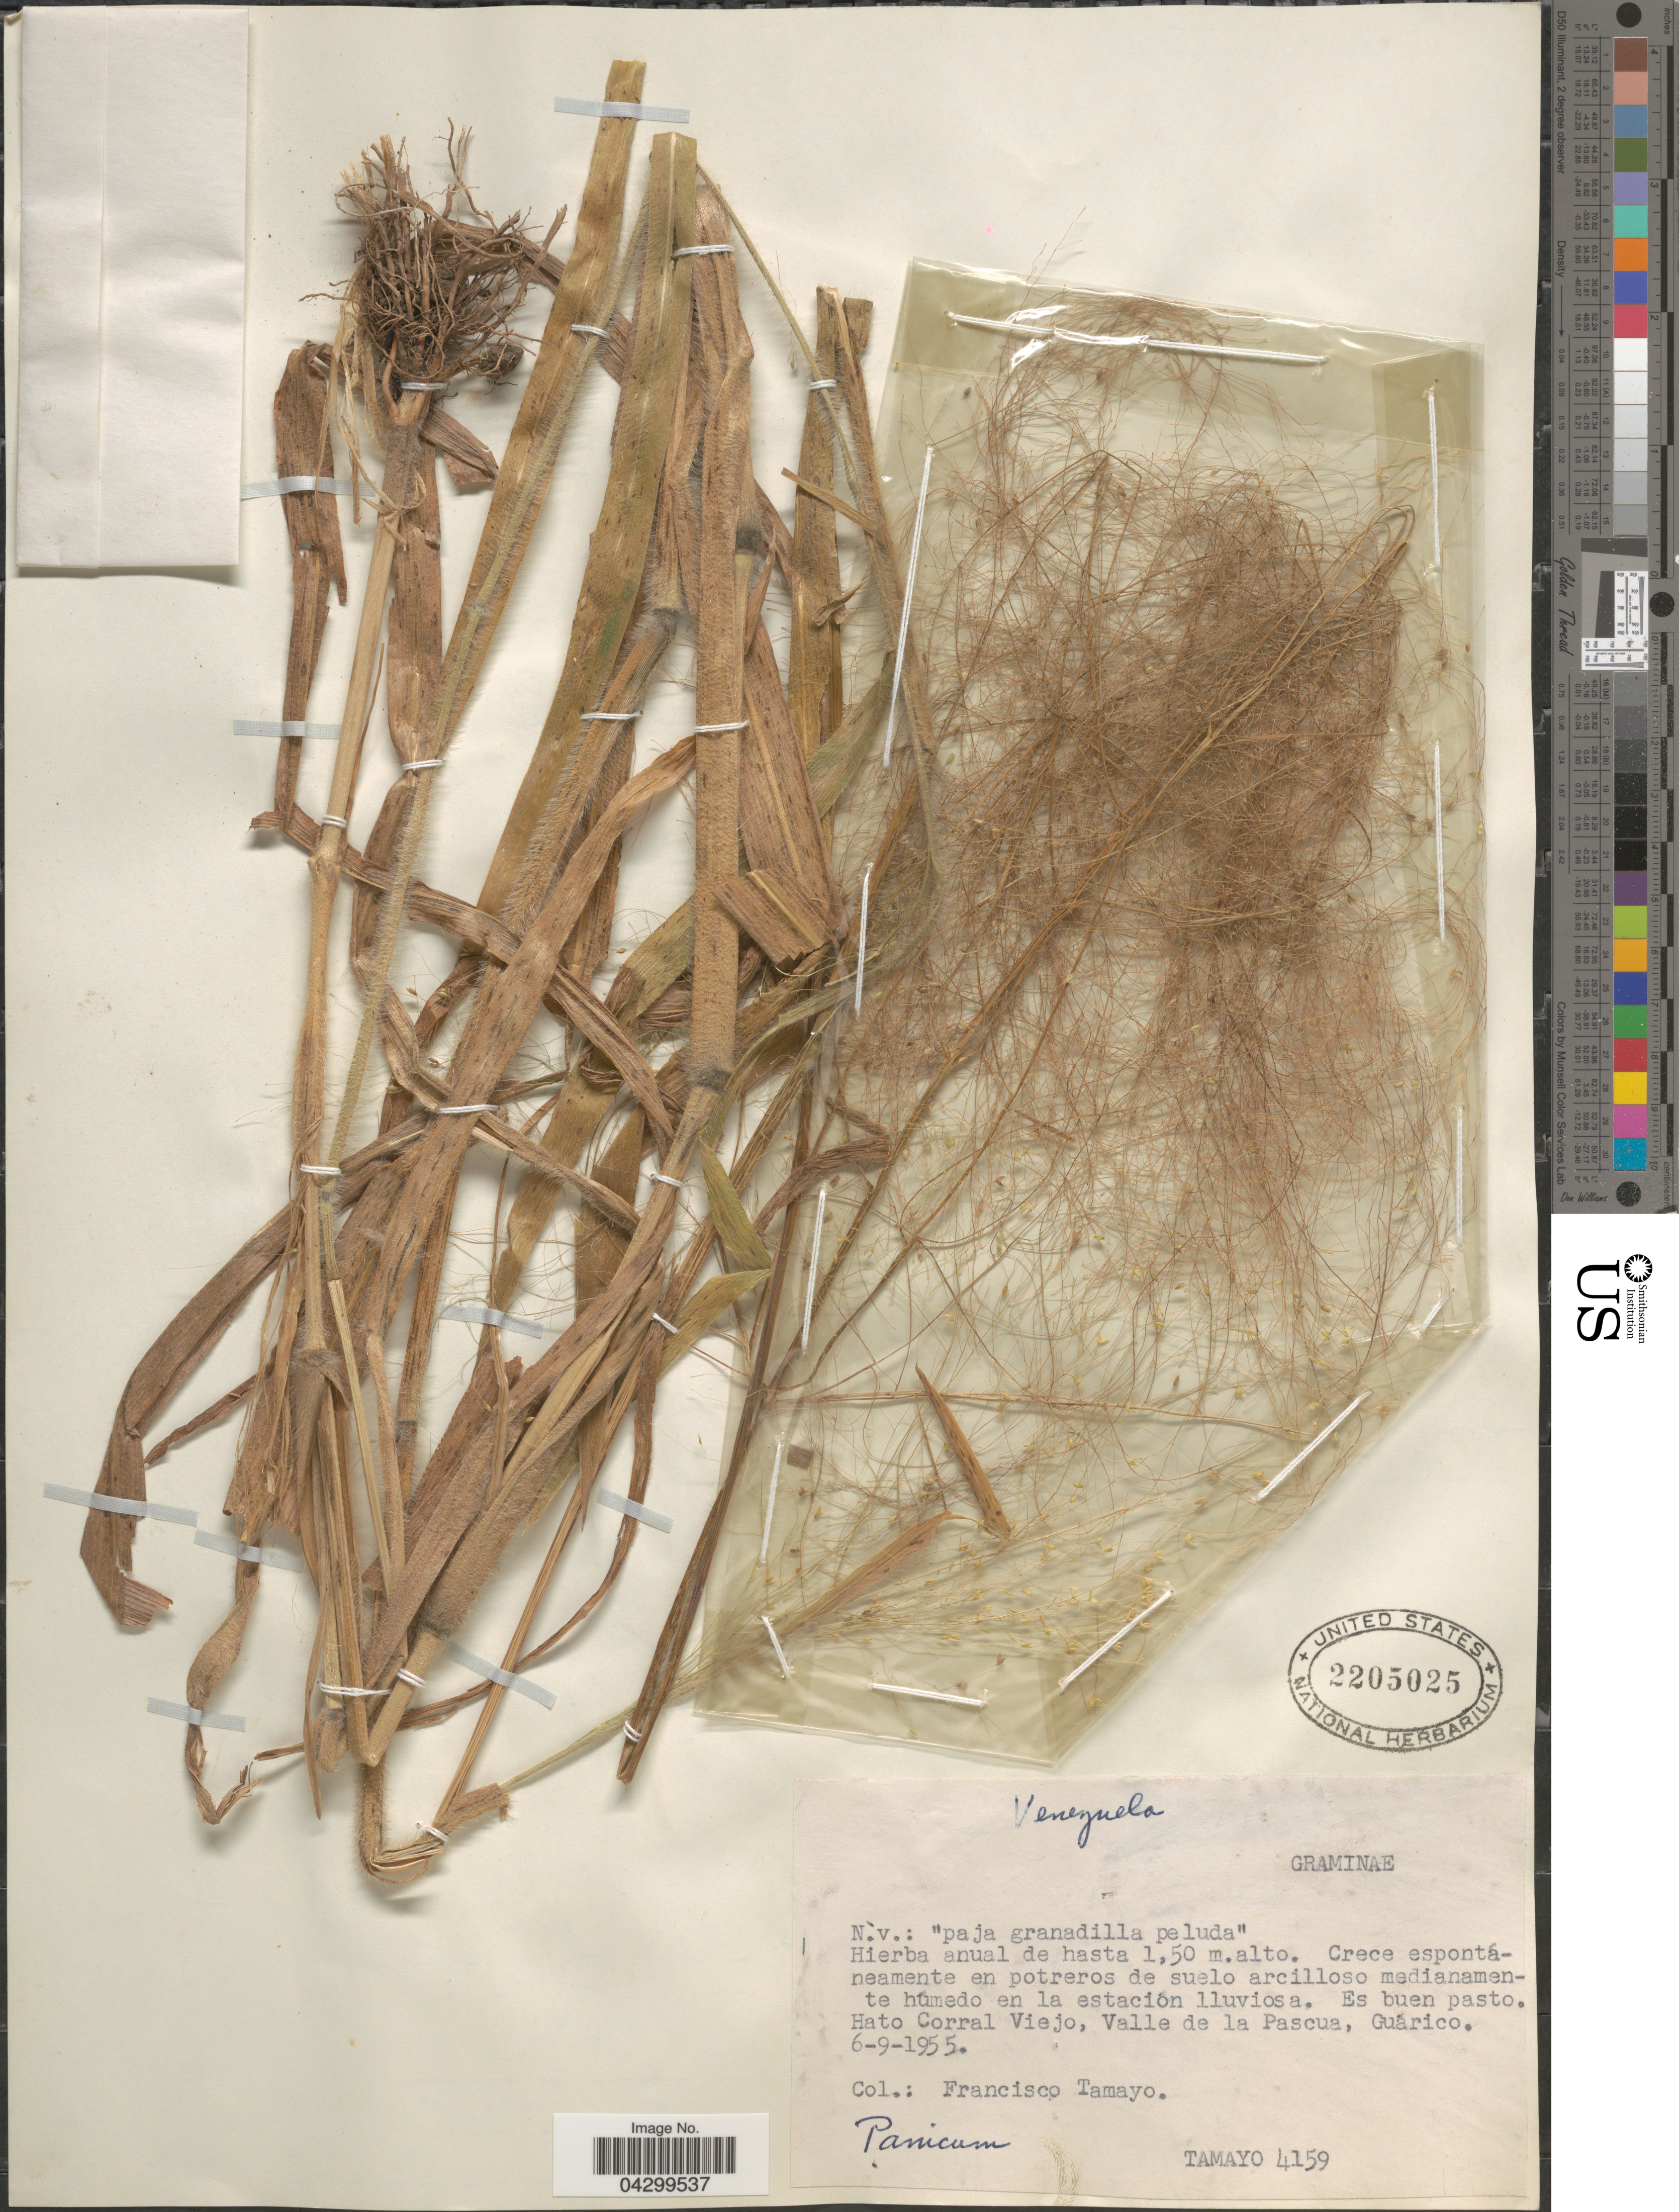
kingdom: Plantae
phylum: Tracheophyta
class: Liliopsida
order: Poales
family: Poaceae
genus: Panicum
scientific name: Panicum capillare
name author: L.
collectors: F. Tamayo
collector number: TAMAYO4159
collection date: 1955-09-06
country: Venezuela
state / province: Guarico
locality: Hato Corral Viejo, Valle de la Pascua.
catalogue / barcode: US 2205025